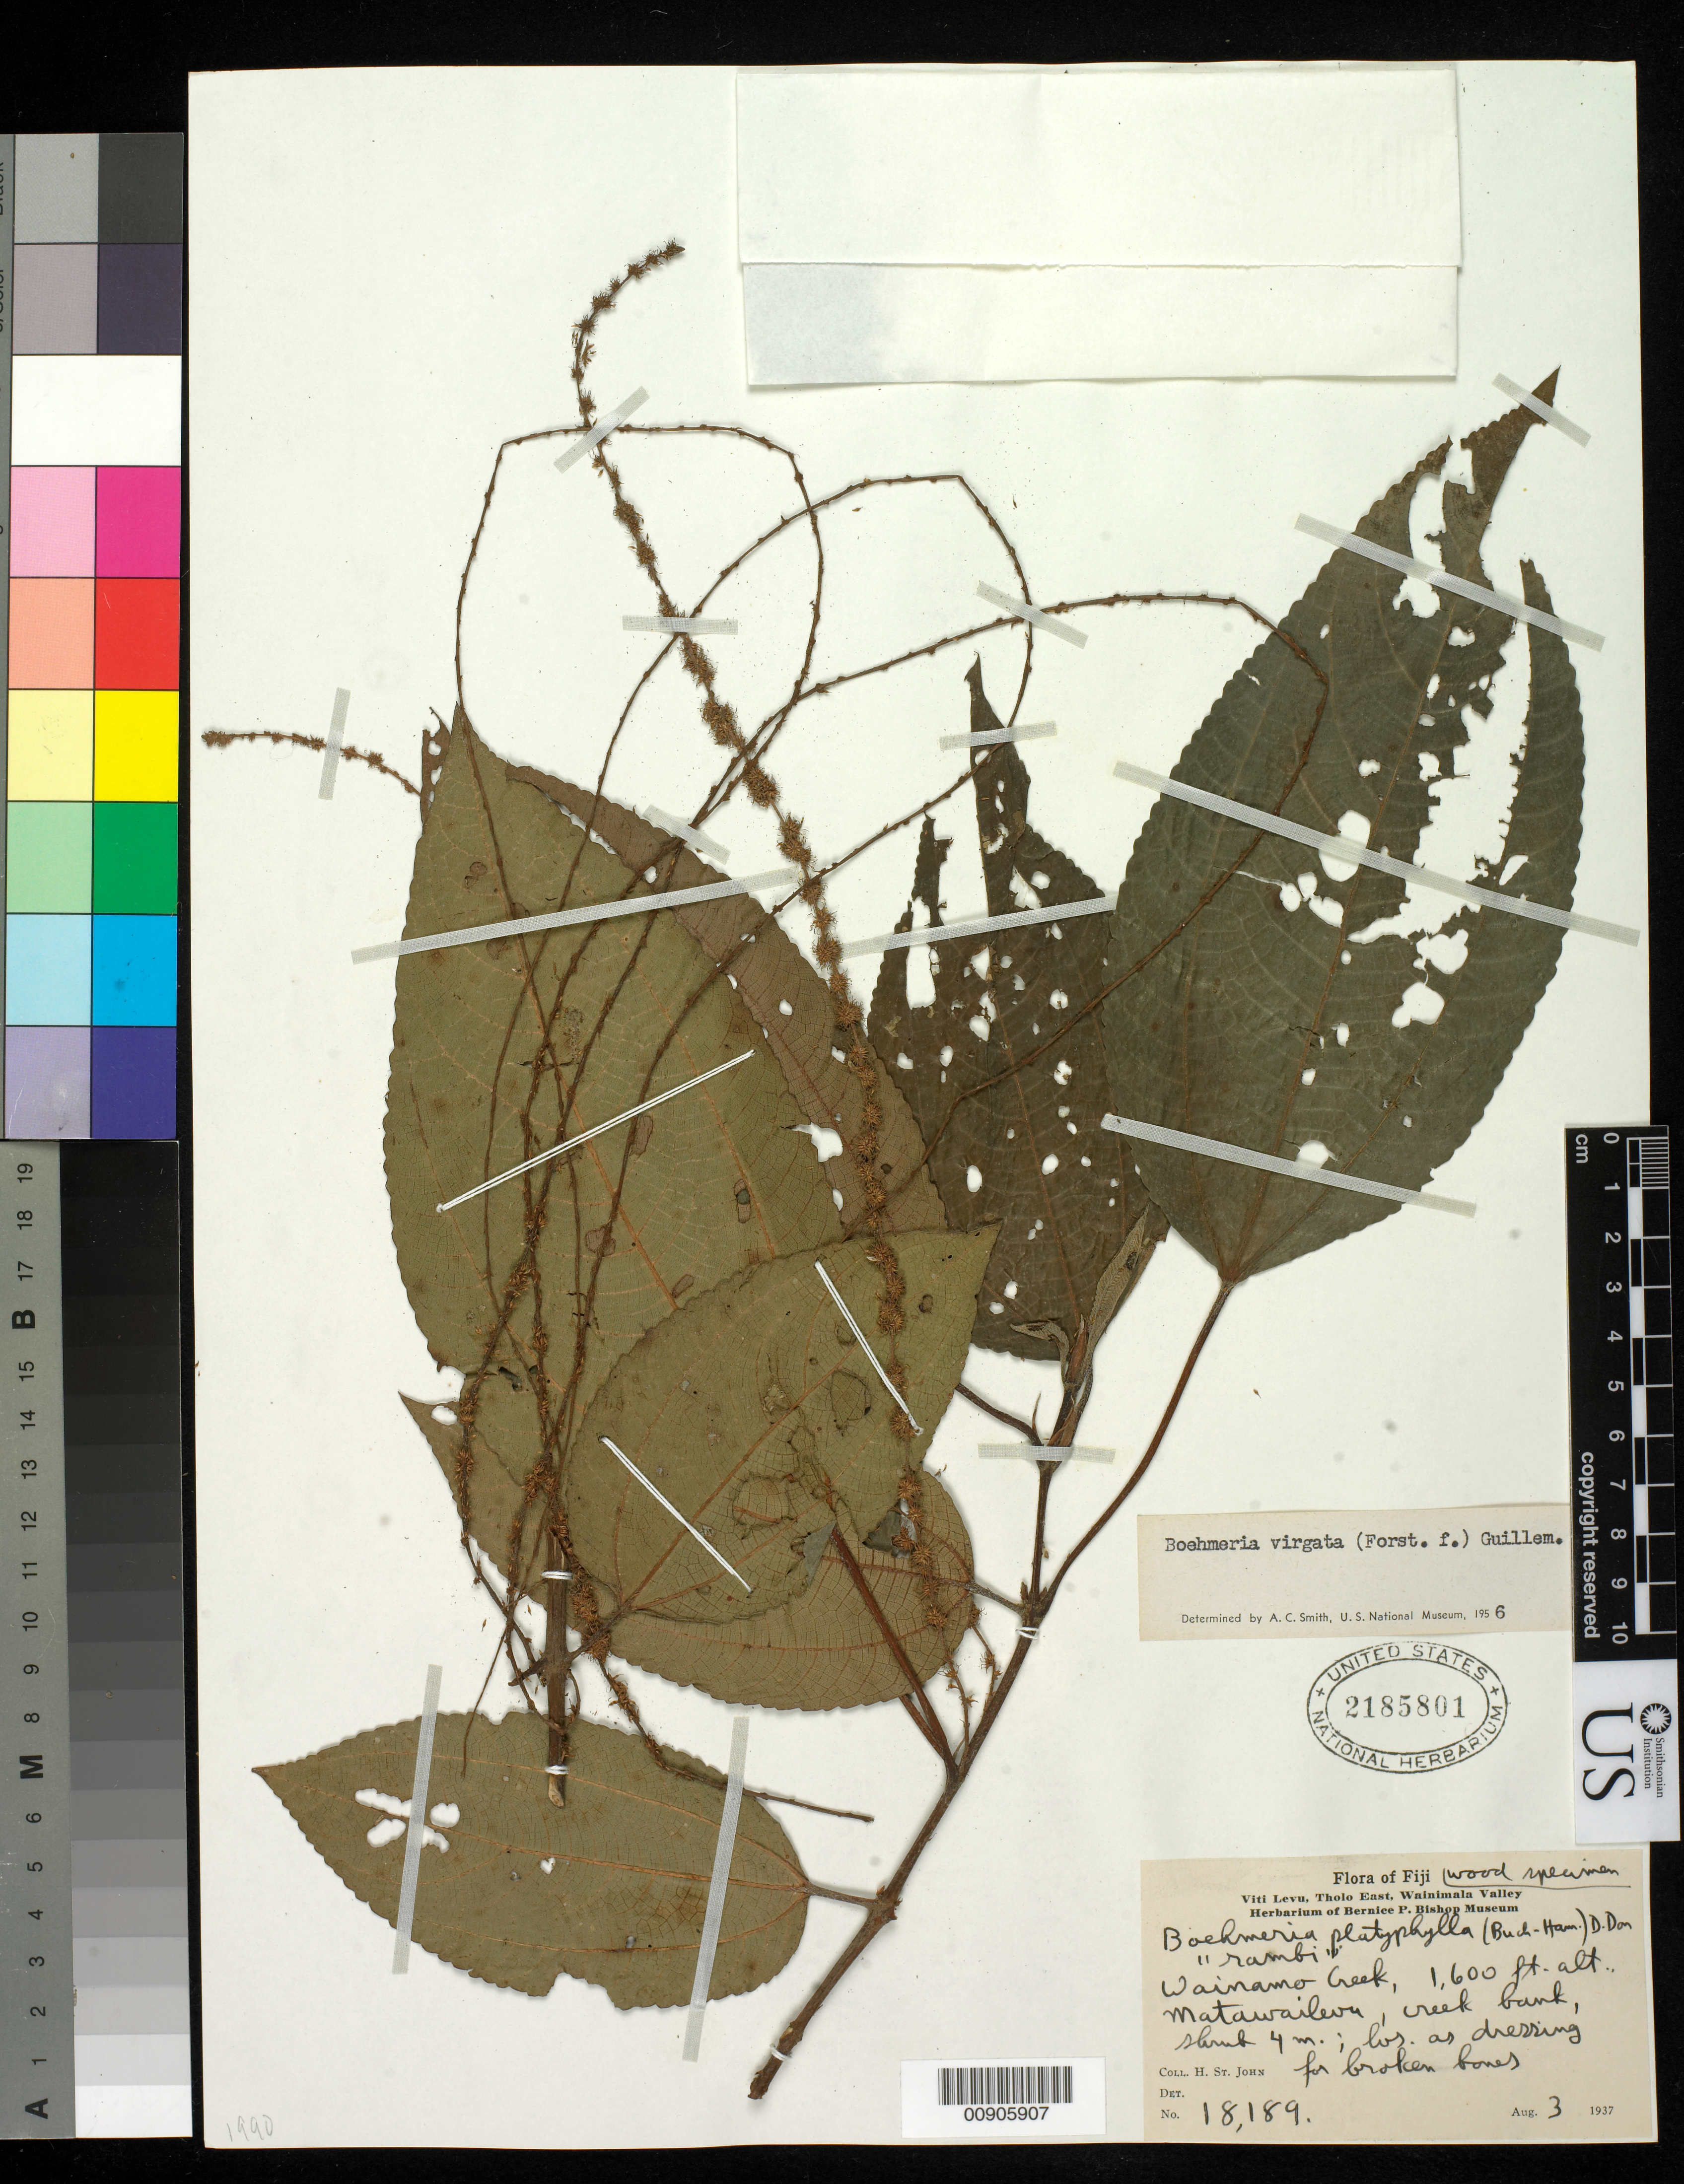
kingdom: Plantae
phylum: Tracheophyta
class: Magnoliopsida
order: Rosales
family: Urticaceae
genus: Boehmeria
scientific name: Boehmeria virgata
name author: (G. Forst.) Guill.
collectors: H. St. John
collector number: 18189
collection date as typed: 03 Aug 1937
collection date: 1937-08-03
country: Fiji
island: Viti Levu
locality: Tholo East, Wainimala Valley. Wainamo Creek; Matawaileva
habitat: creek bank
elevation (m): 488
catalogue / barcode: US 2185801